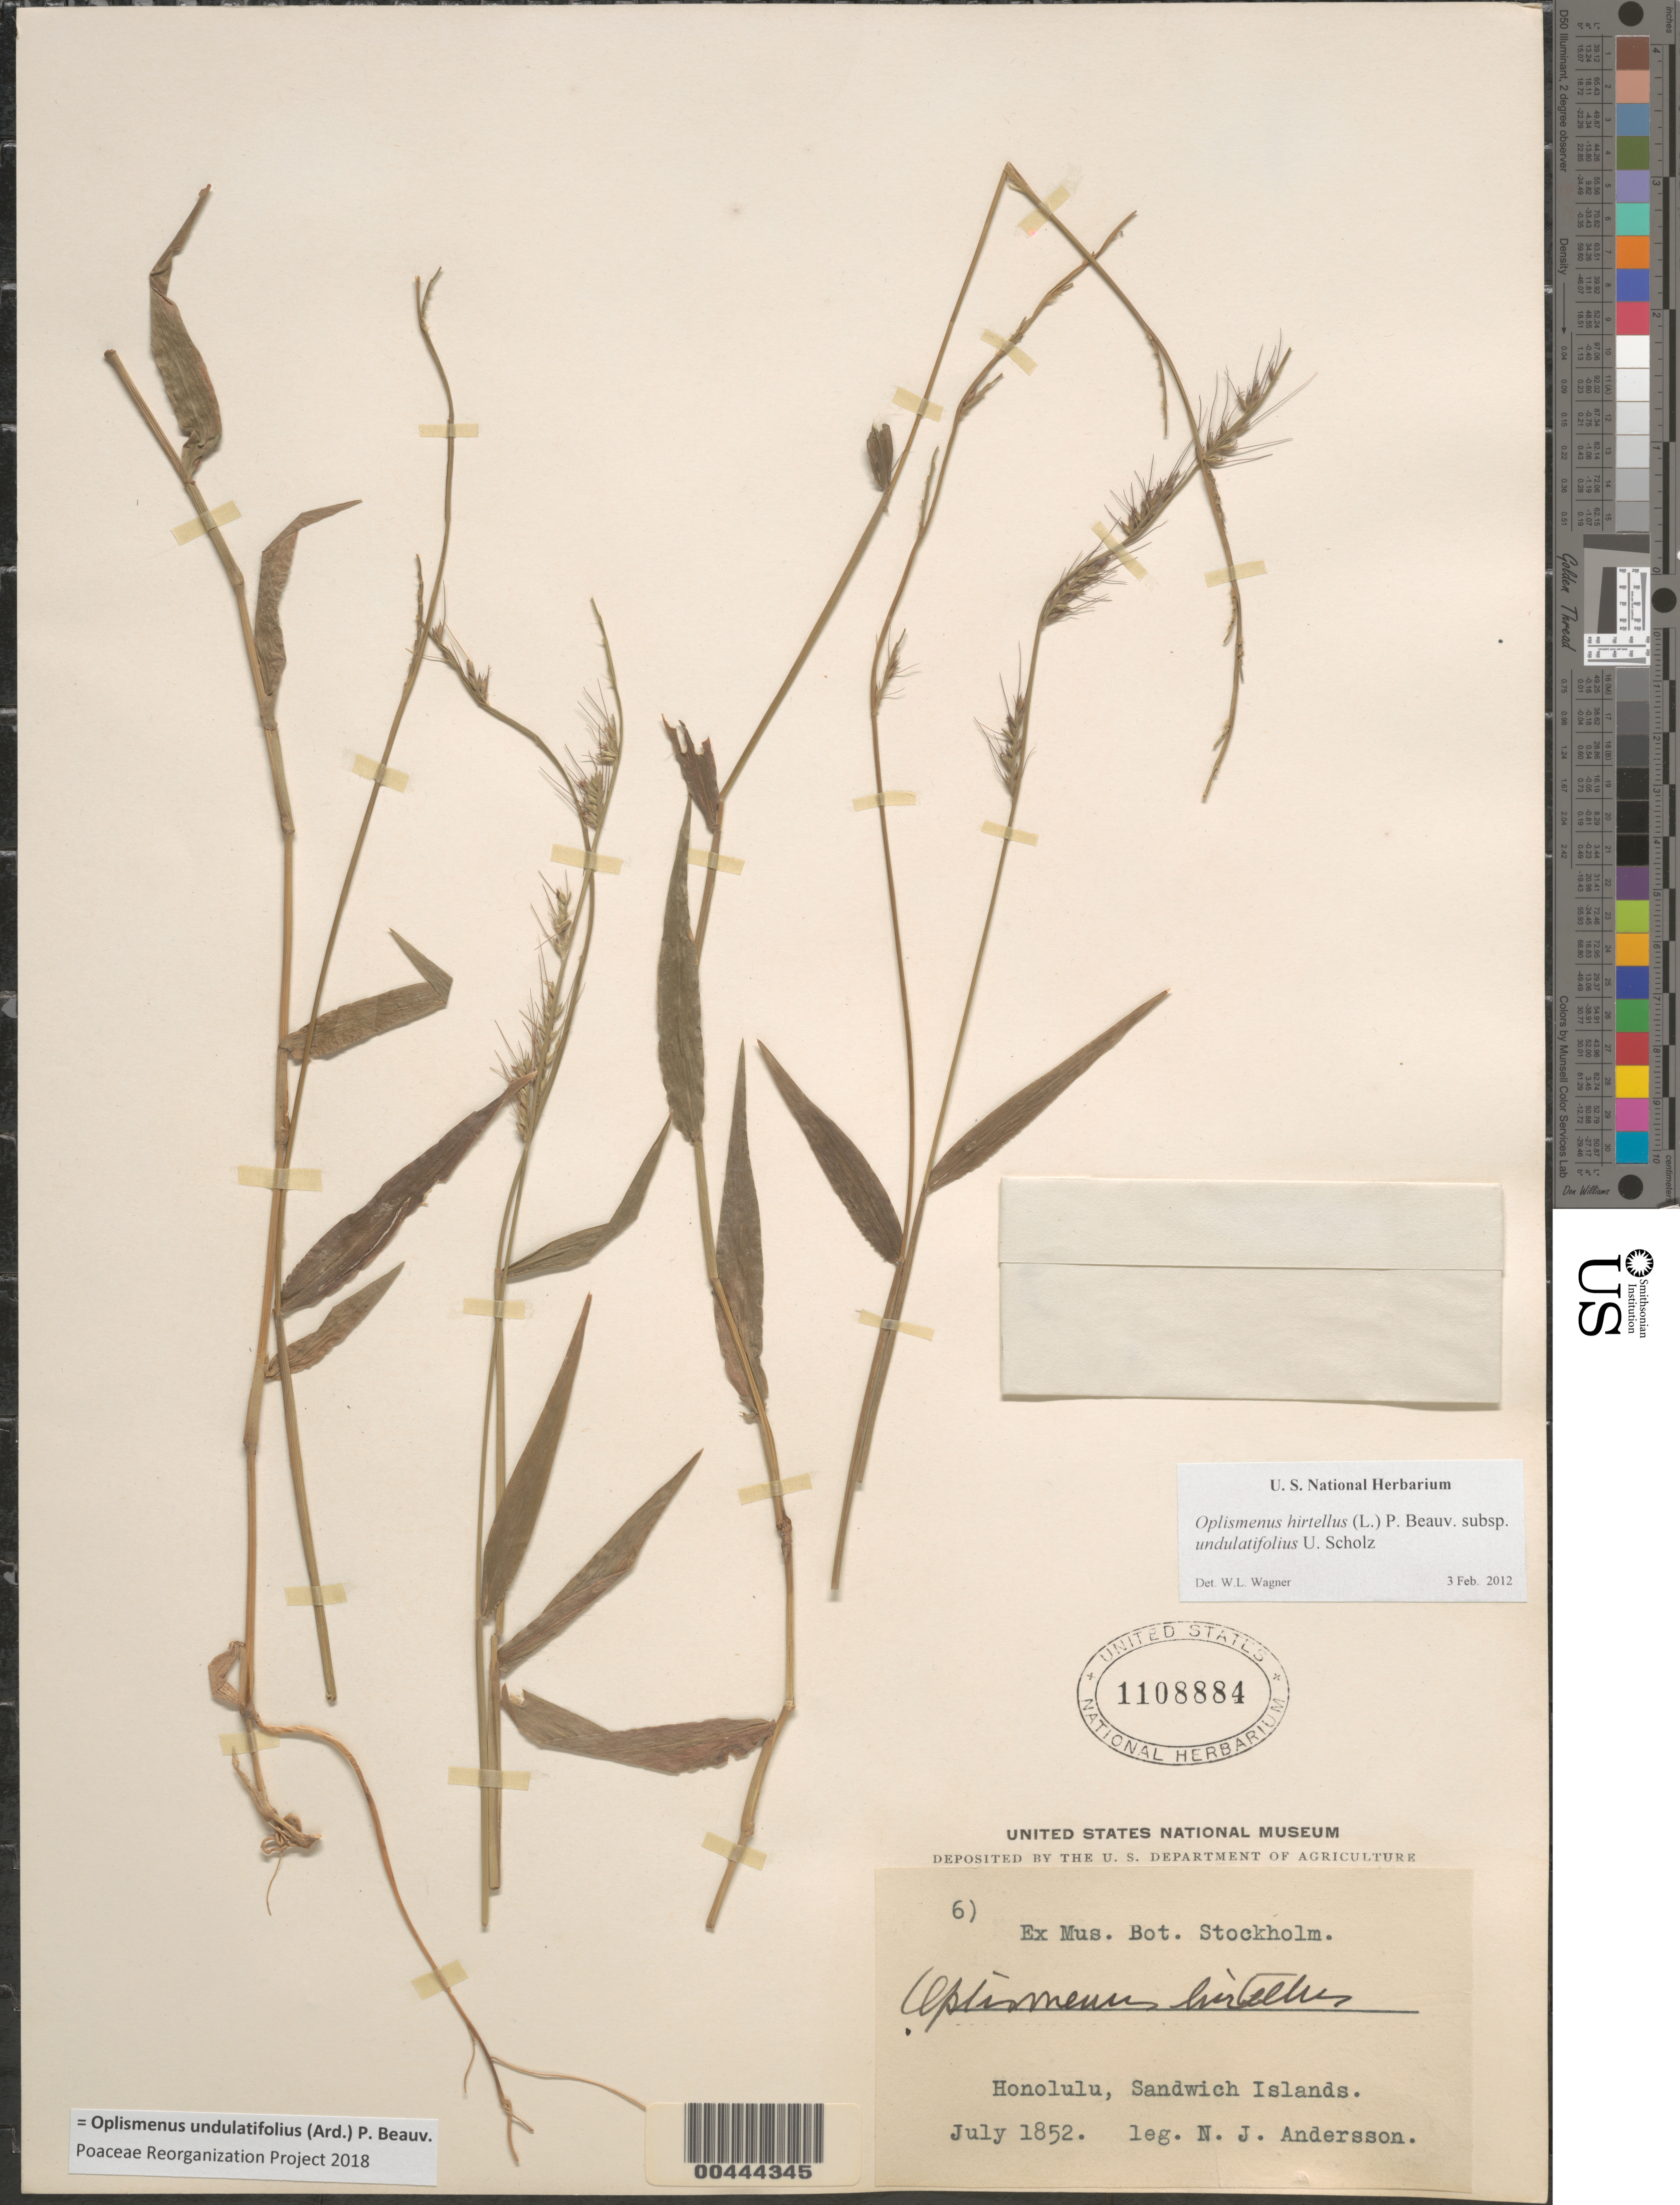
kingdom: Plantae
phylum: Tracheophyta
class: Liliopsida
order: Poales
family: Poaceae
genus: Oplismenus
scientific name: Oplismenus undulatifolius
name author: (Ard.) P. Beauv.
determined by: Poaceae Reorganization Project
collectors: N. J. Andersson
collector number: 6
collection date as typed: Jul 1852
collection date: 1852-07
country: United States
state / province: Hawaii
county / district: Honolulu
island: Oahu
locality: Sandwich Islands, Honolulu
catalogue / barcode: US 1108884